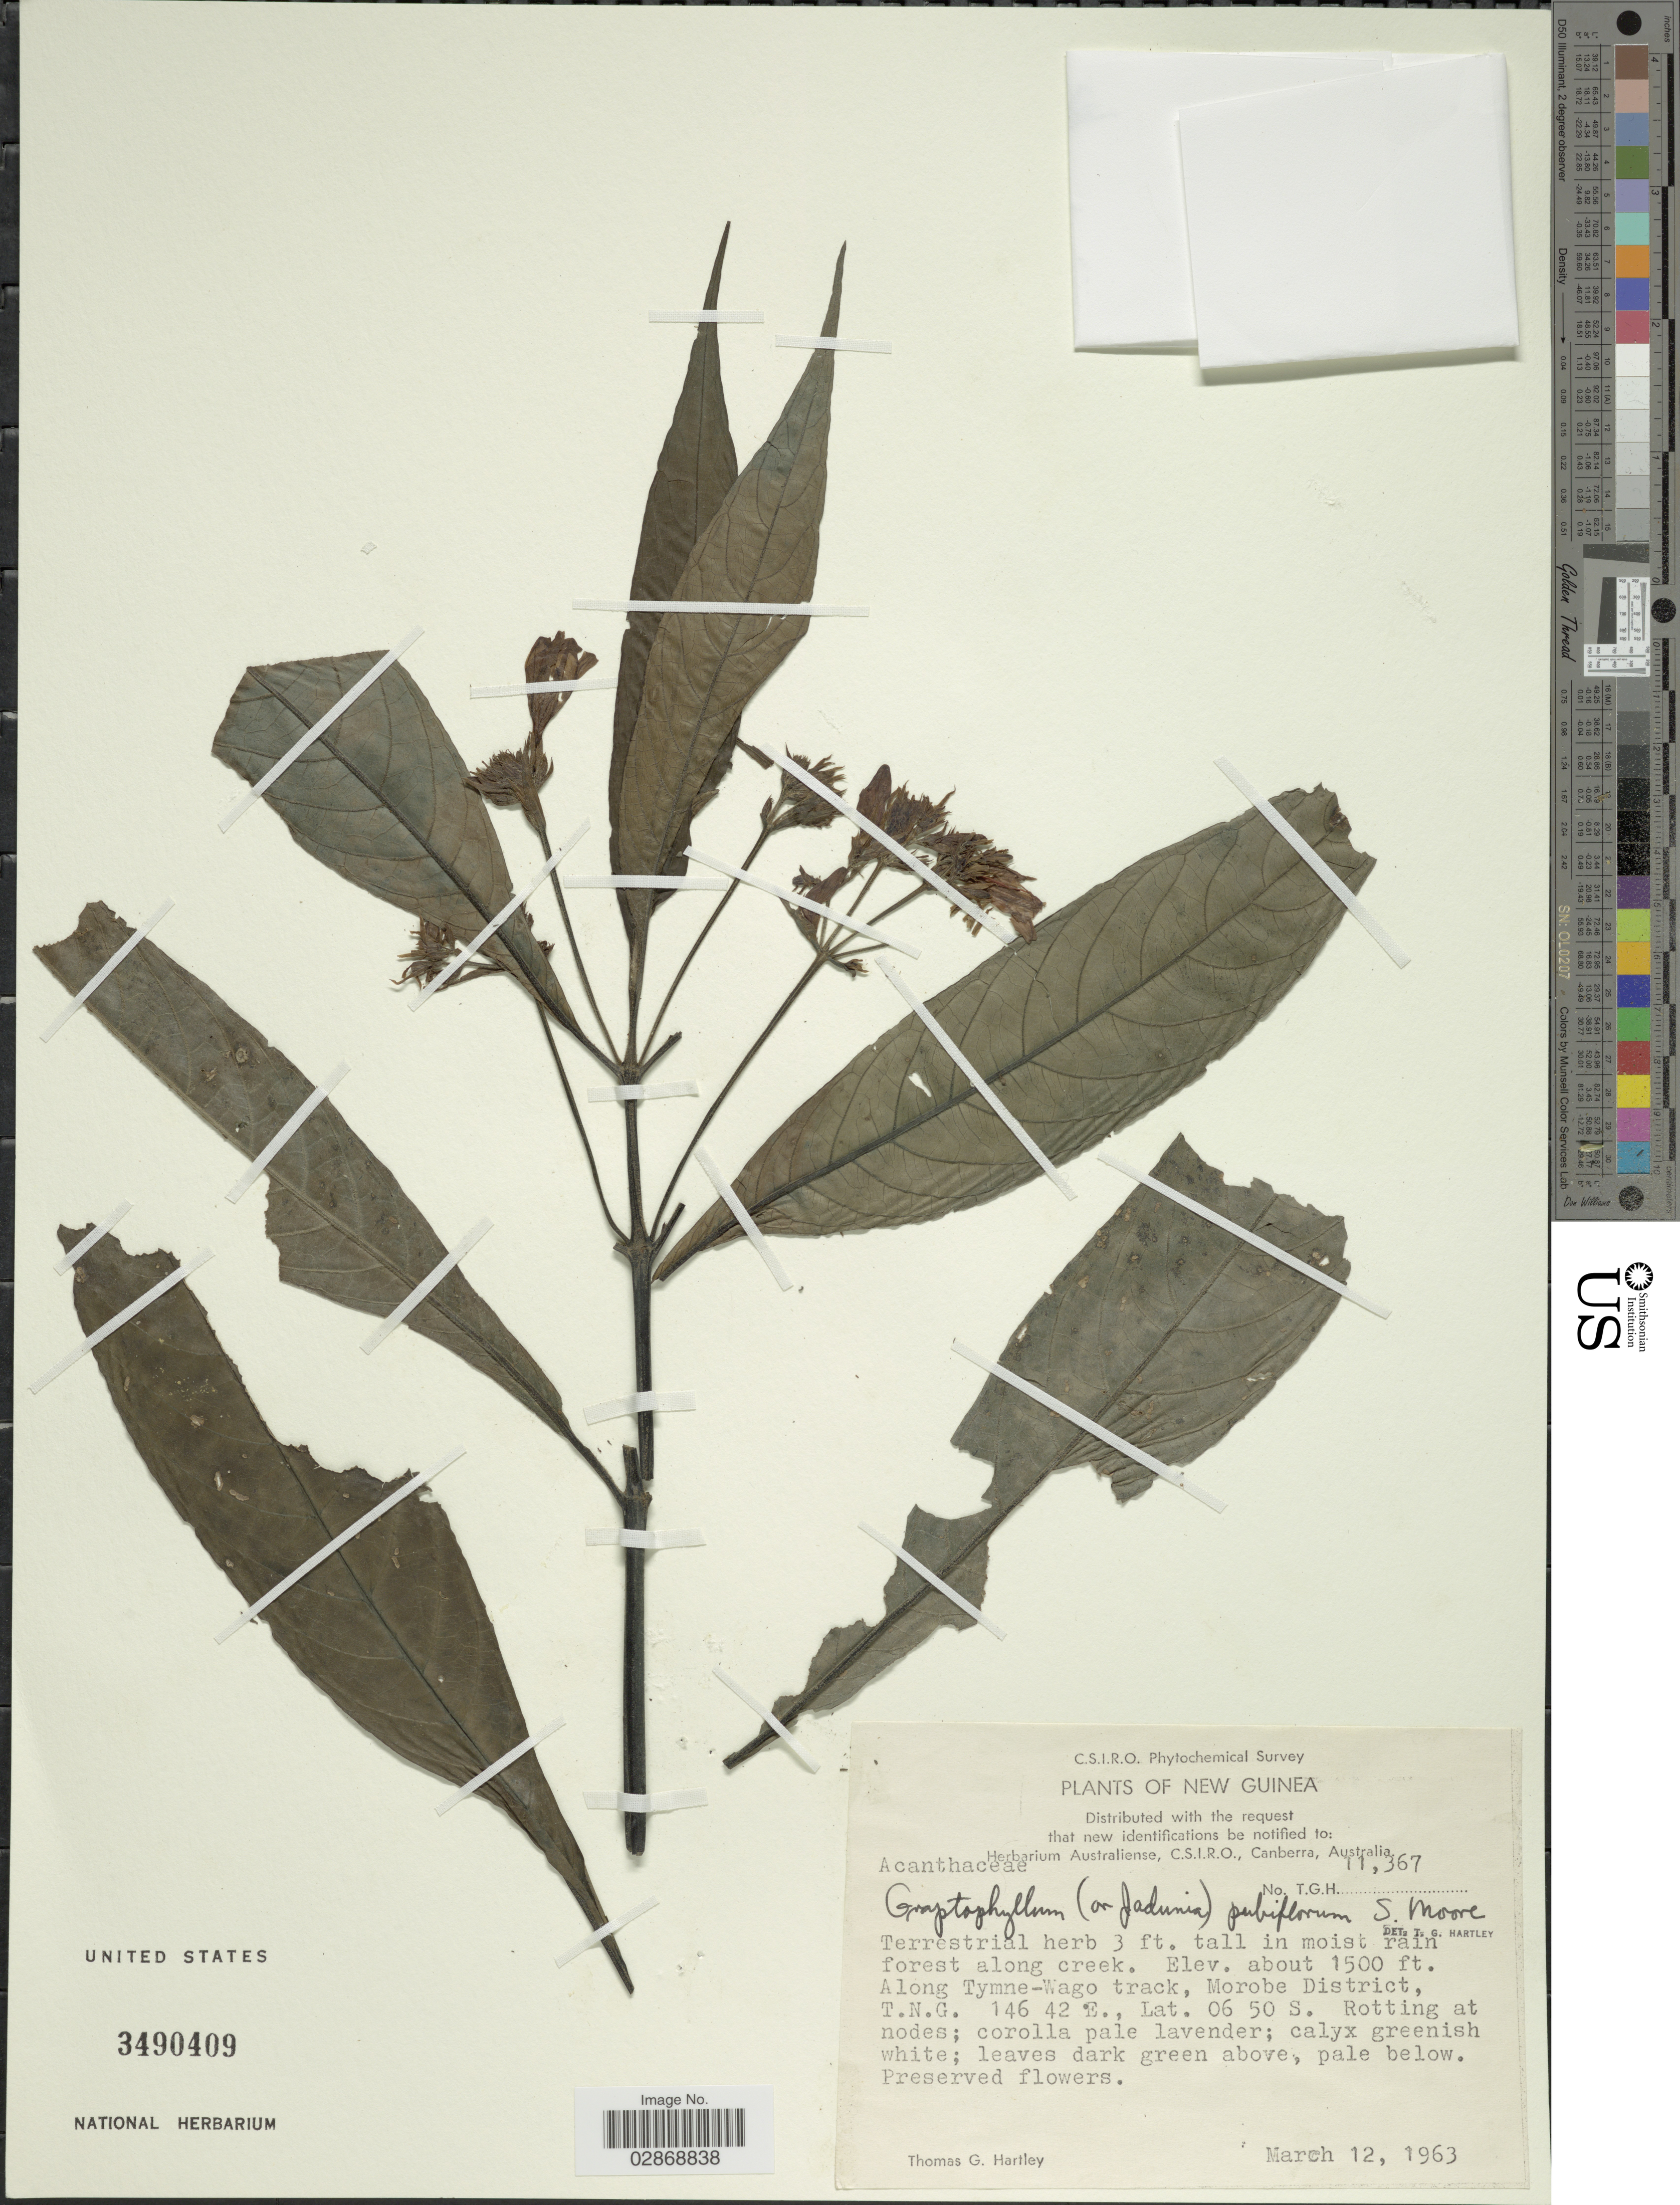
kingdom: Plantae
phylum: Tracheophyta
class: Magnoliopsida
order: Lamiales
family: Acanthaceae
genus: Graptophyllum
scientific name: Graptophyllum pictum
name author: (L.) Griff.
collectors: T. G. Hartley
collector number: TGH11367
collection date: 1963-03-12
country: Papua New Guinea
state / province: Morobe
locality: New Guinea. Along Tymne-Wago track, Morobe District, T.N.G.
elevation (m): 457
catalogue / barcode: US 3490409